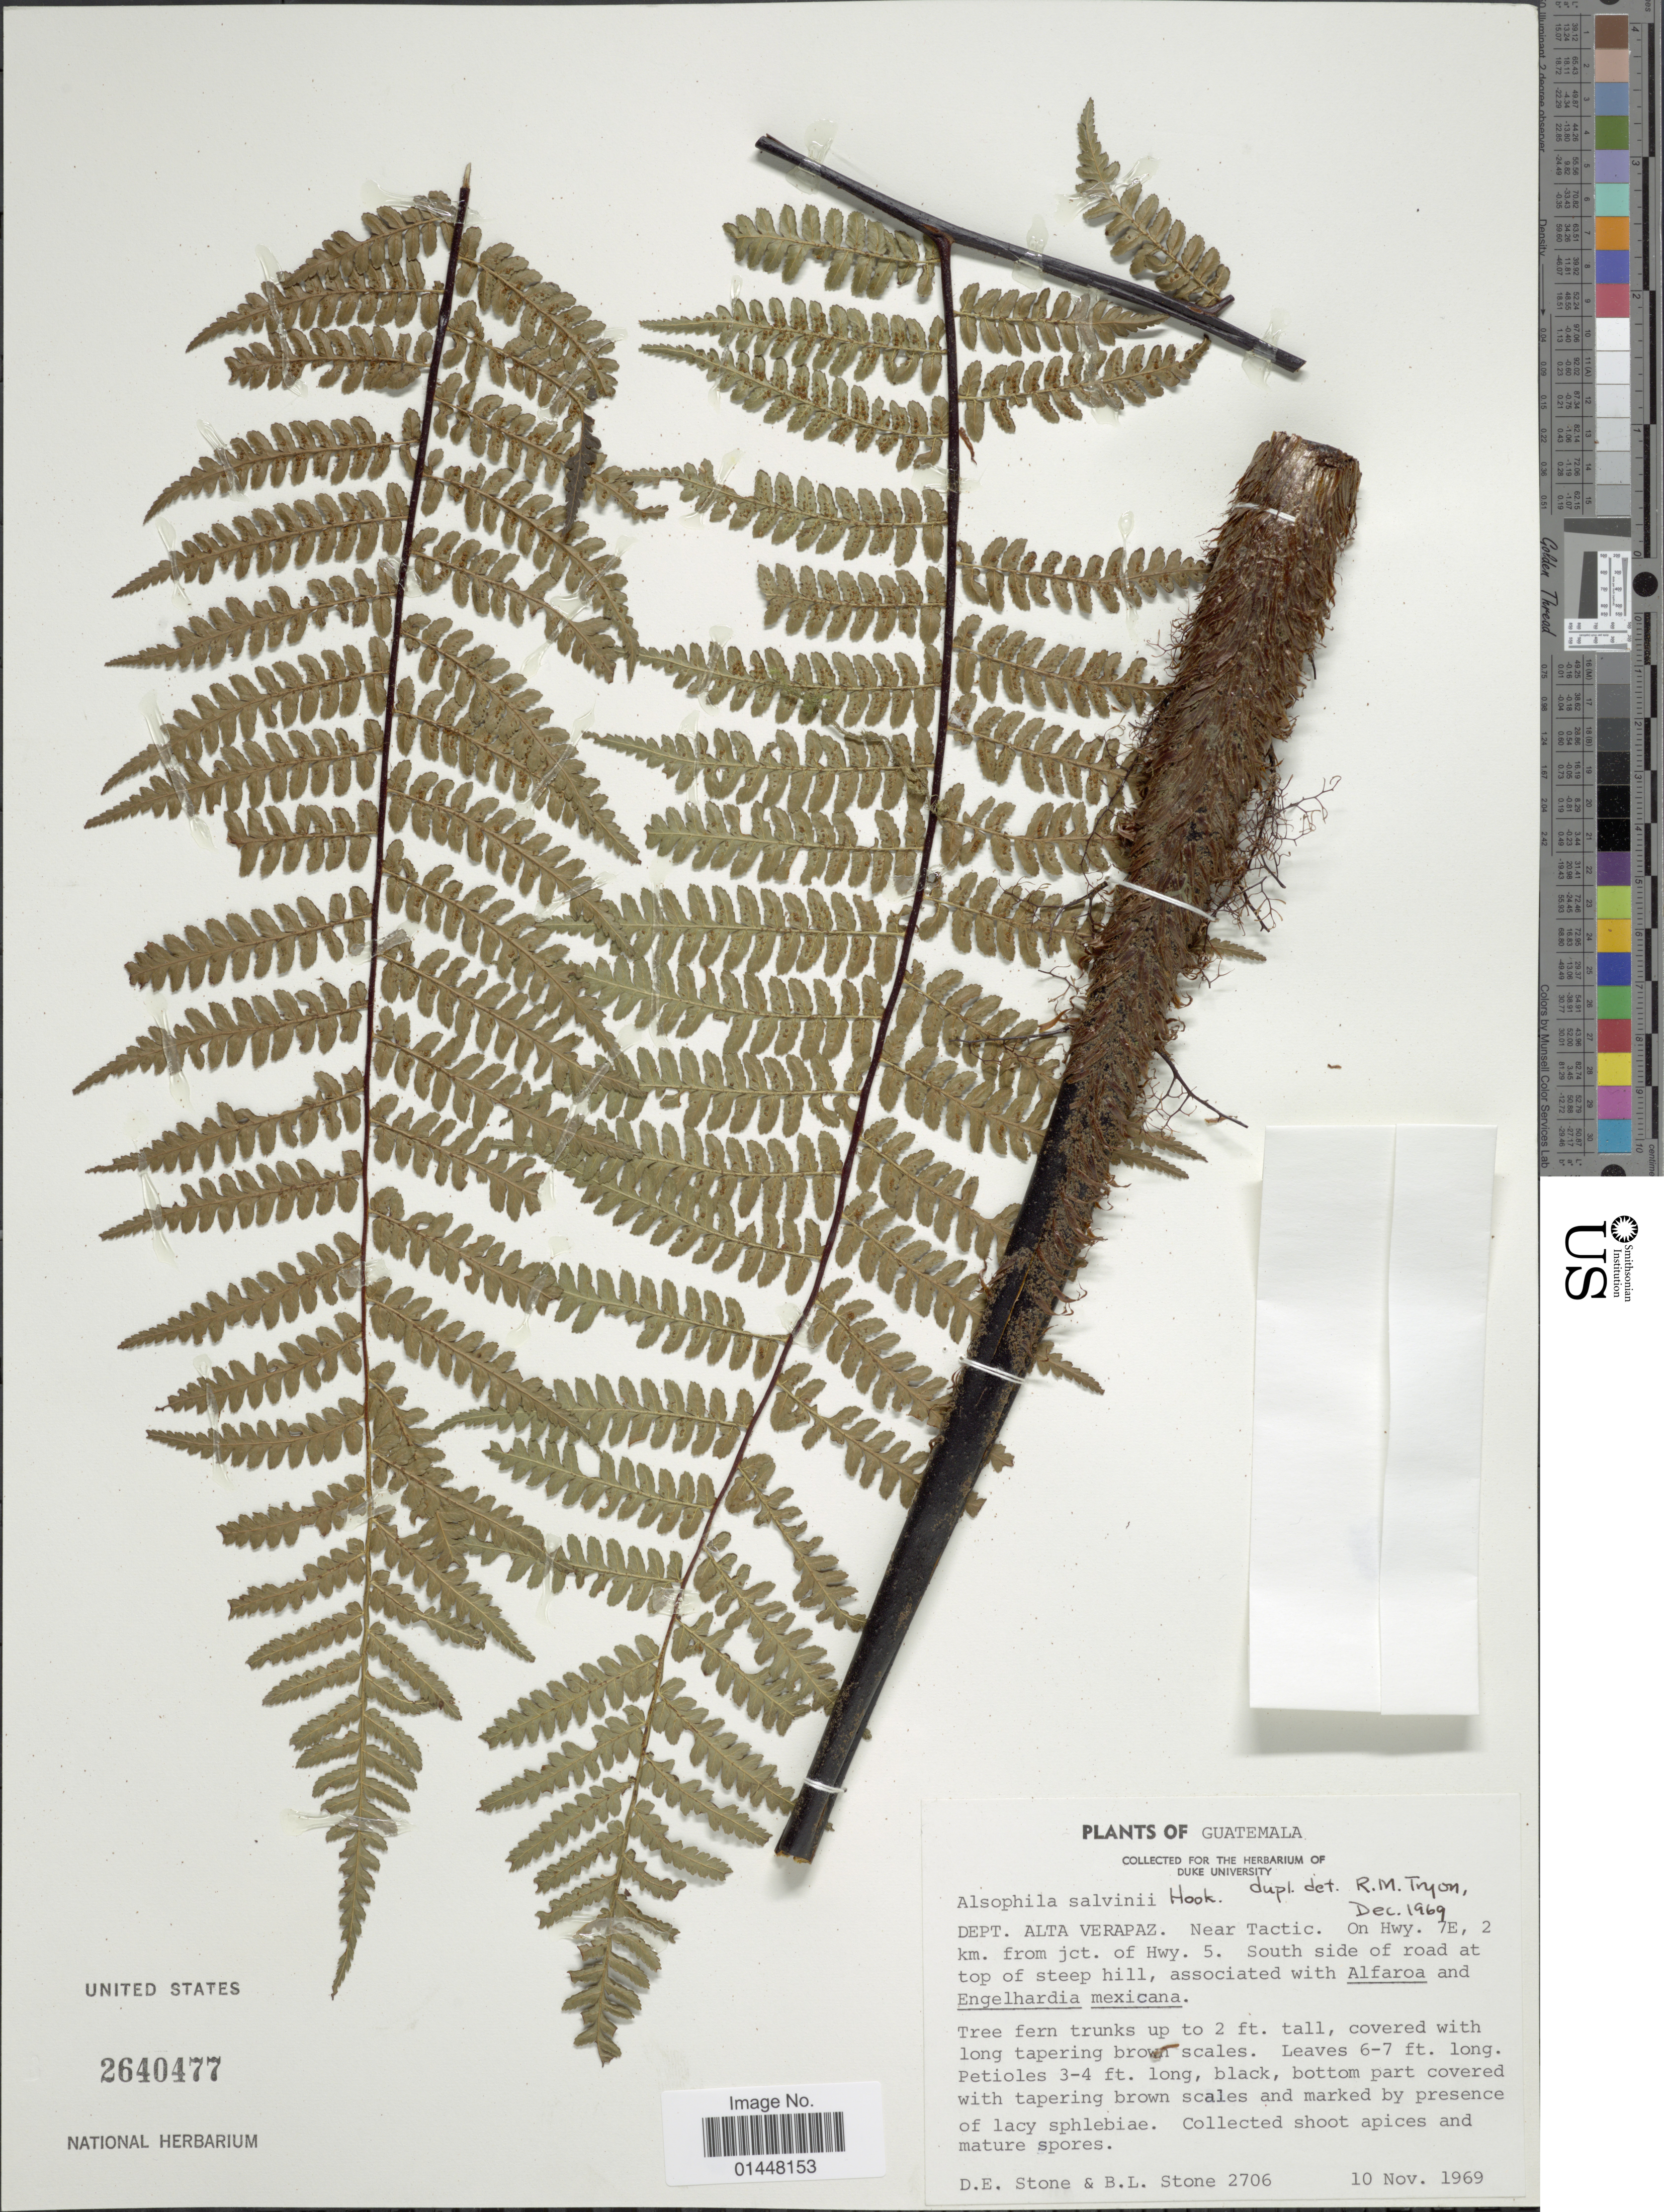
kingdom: Plantae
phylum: Tracheophyta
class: Polypodiopsida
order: Cyatheales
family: Cyatheaceae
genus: Gymnosphaera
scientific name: Gymnosphaera salvinii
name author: (Hook.)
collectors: D. E. Stone & B. L. Stone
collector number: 2706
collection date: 1969-11-10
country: Guatemala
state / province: Alta Verapaz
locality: Near Tactic. On Hwy 7E, 2 km. from jct. of Hwy. 5. South side of road at top of steep hill.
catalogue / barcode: US 2640477